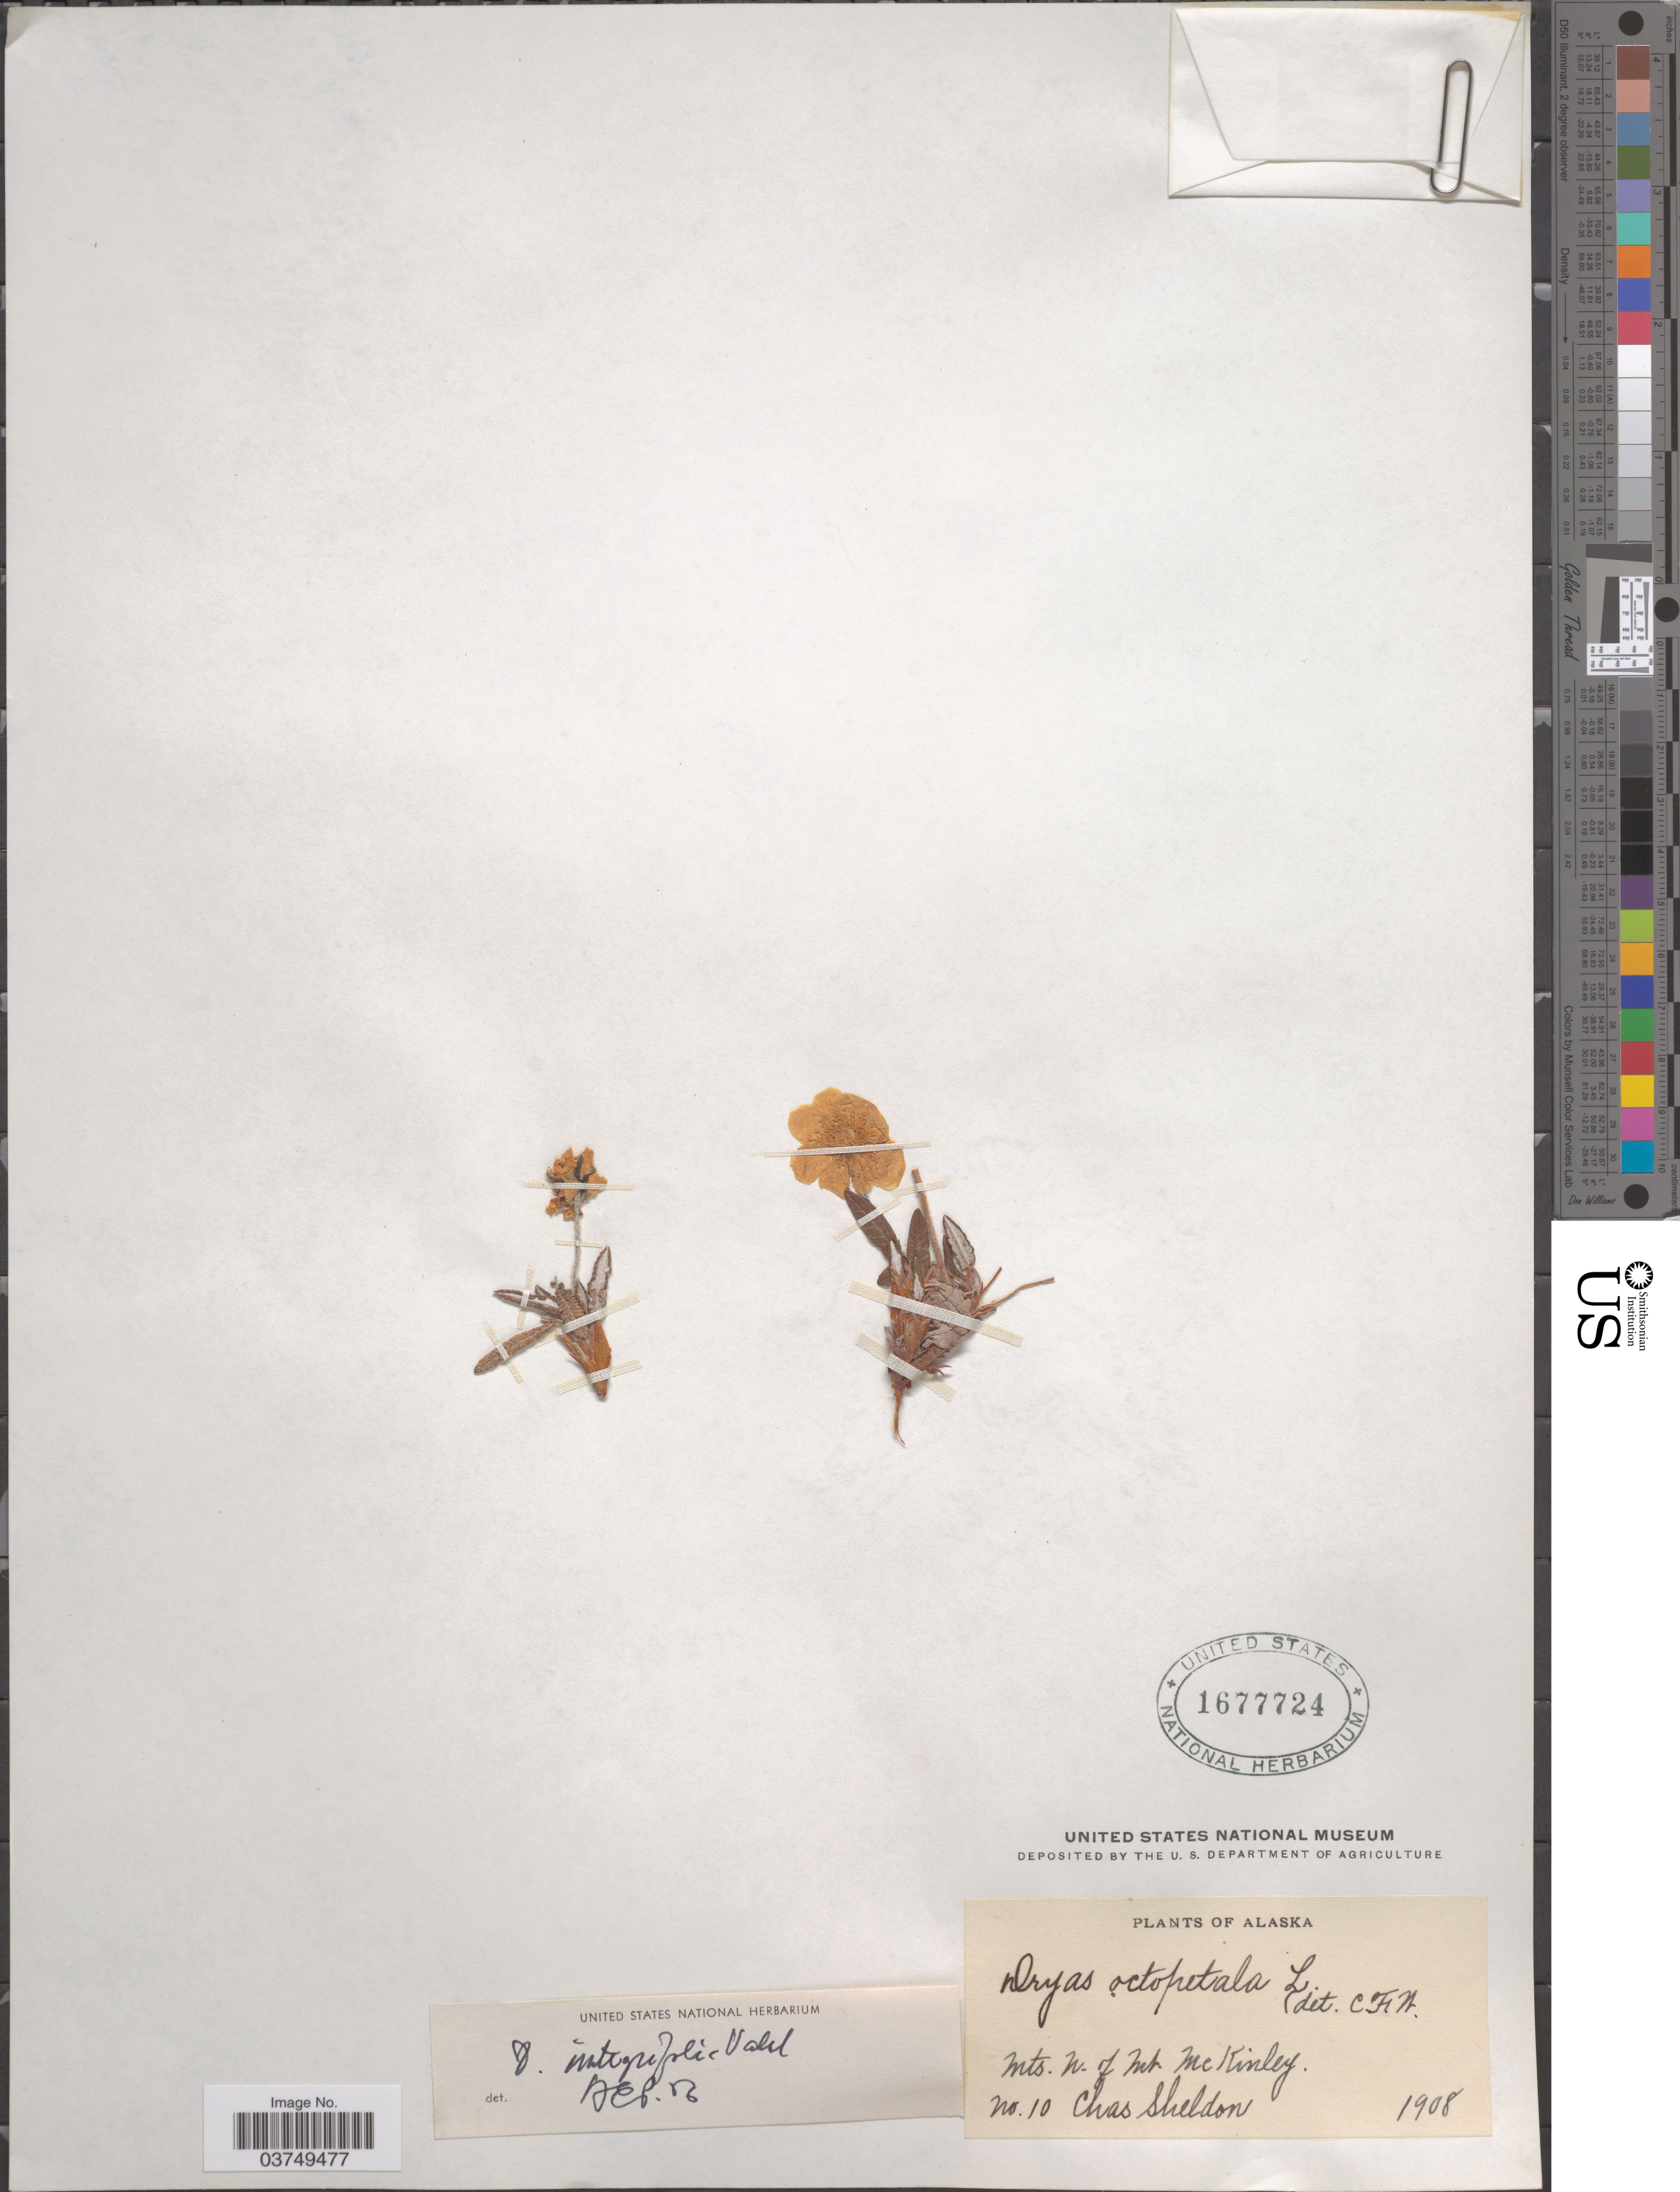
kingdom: Plantae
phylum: Tracheophyta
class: Magnoliopsida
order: Rosales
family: Rosaceae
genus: Dryas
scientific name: Dryas integrifolia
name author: Vahl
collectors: C. S. Sheldon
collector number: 10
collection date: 1908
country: United States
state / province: Alaska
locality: Mts. N. of Mt. McKinley.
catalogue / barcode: US 1677724